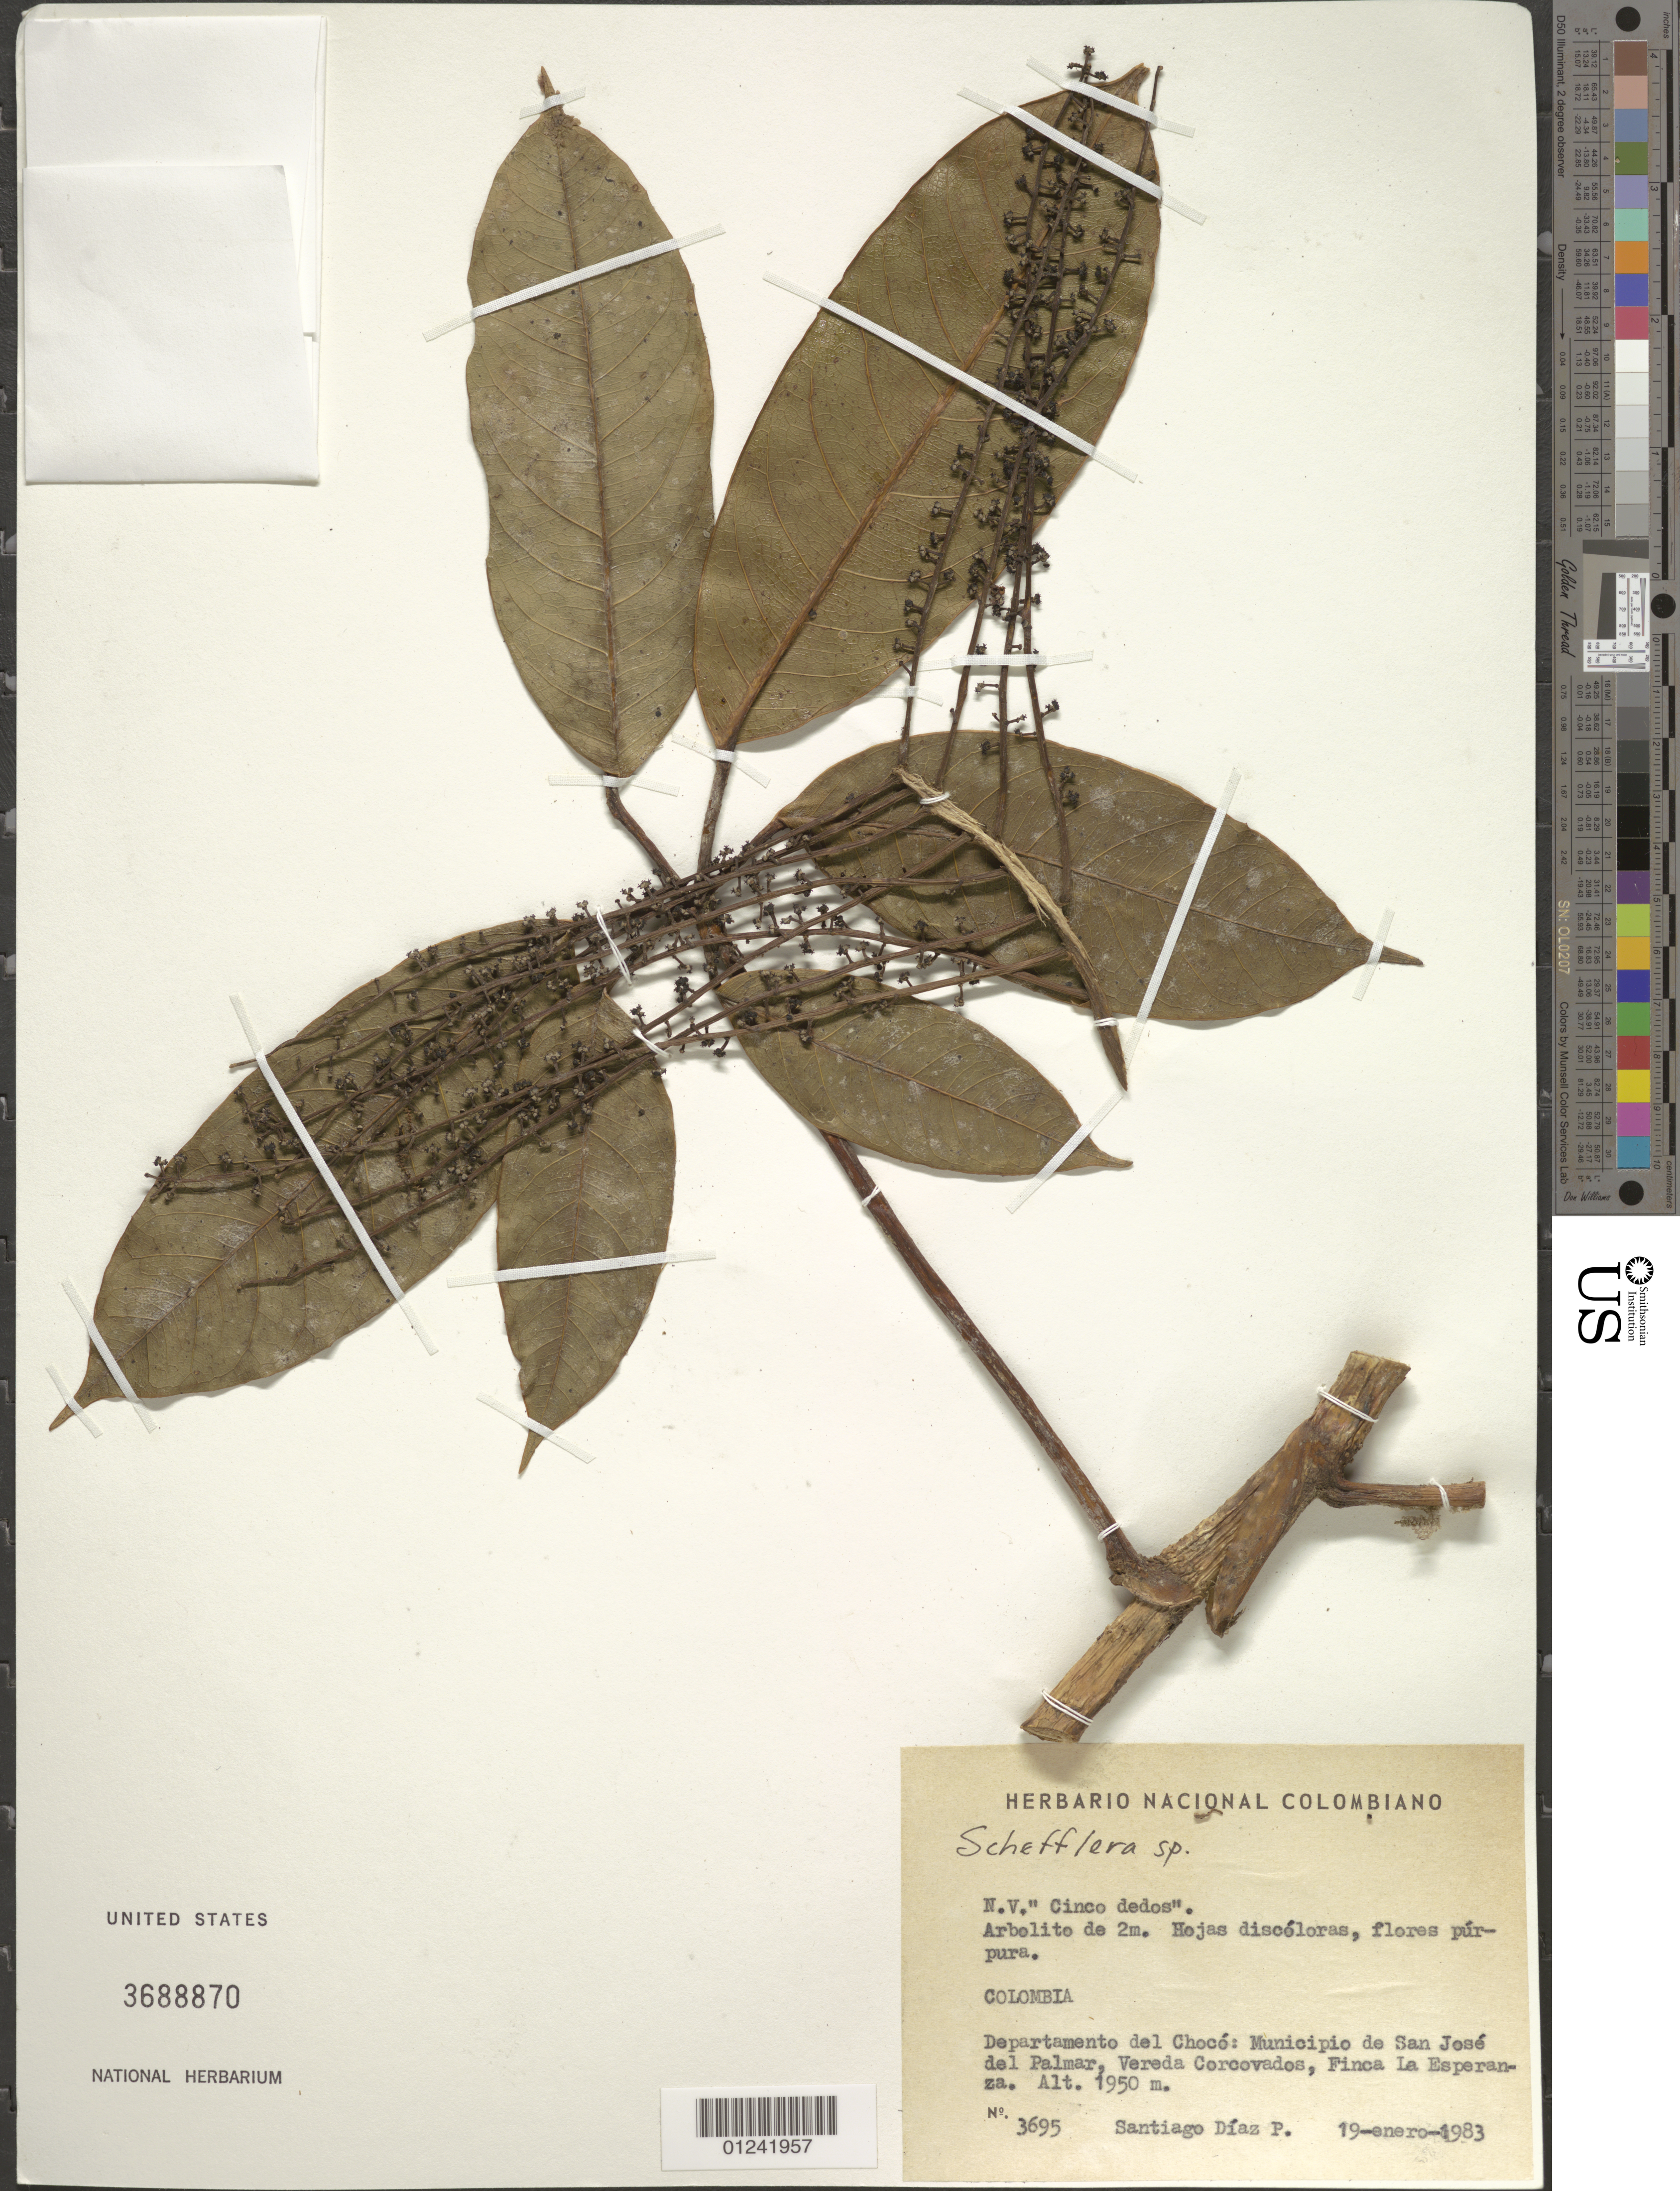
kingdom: Plantae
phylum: Tracheophyta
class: Magnoliopsida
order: Apiales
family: Araliaceae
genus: Schefflera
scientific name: Schefflera sp.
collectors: S. Díaz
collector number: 3695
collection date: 1983-01-19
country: Colombia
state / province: Choco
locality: Municipio de San Jose del Palmar, Vereda Corcovados, Finca La Esperanza.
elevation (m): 1950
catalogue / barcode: US 3688870